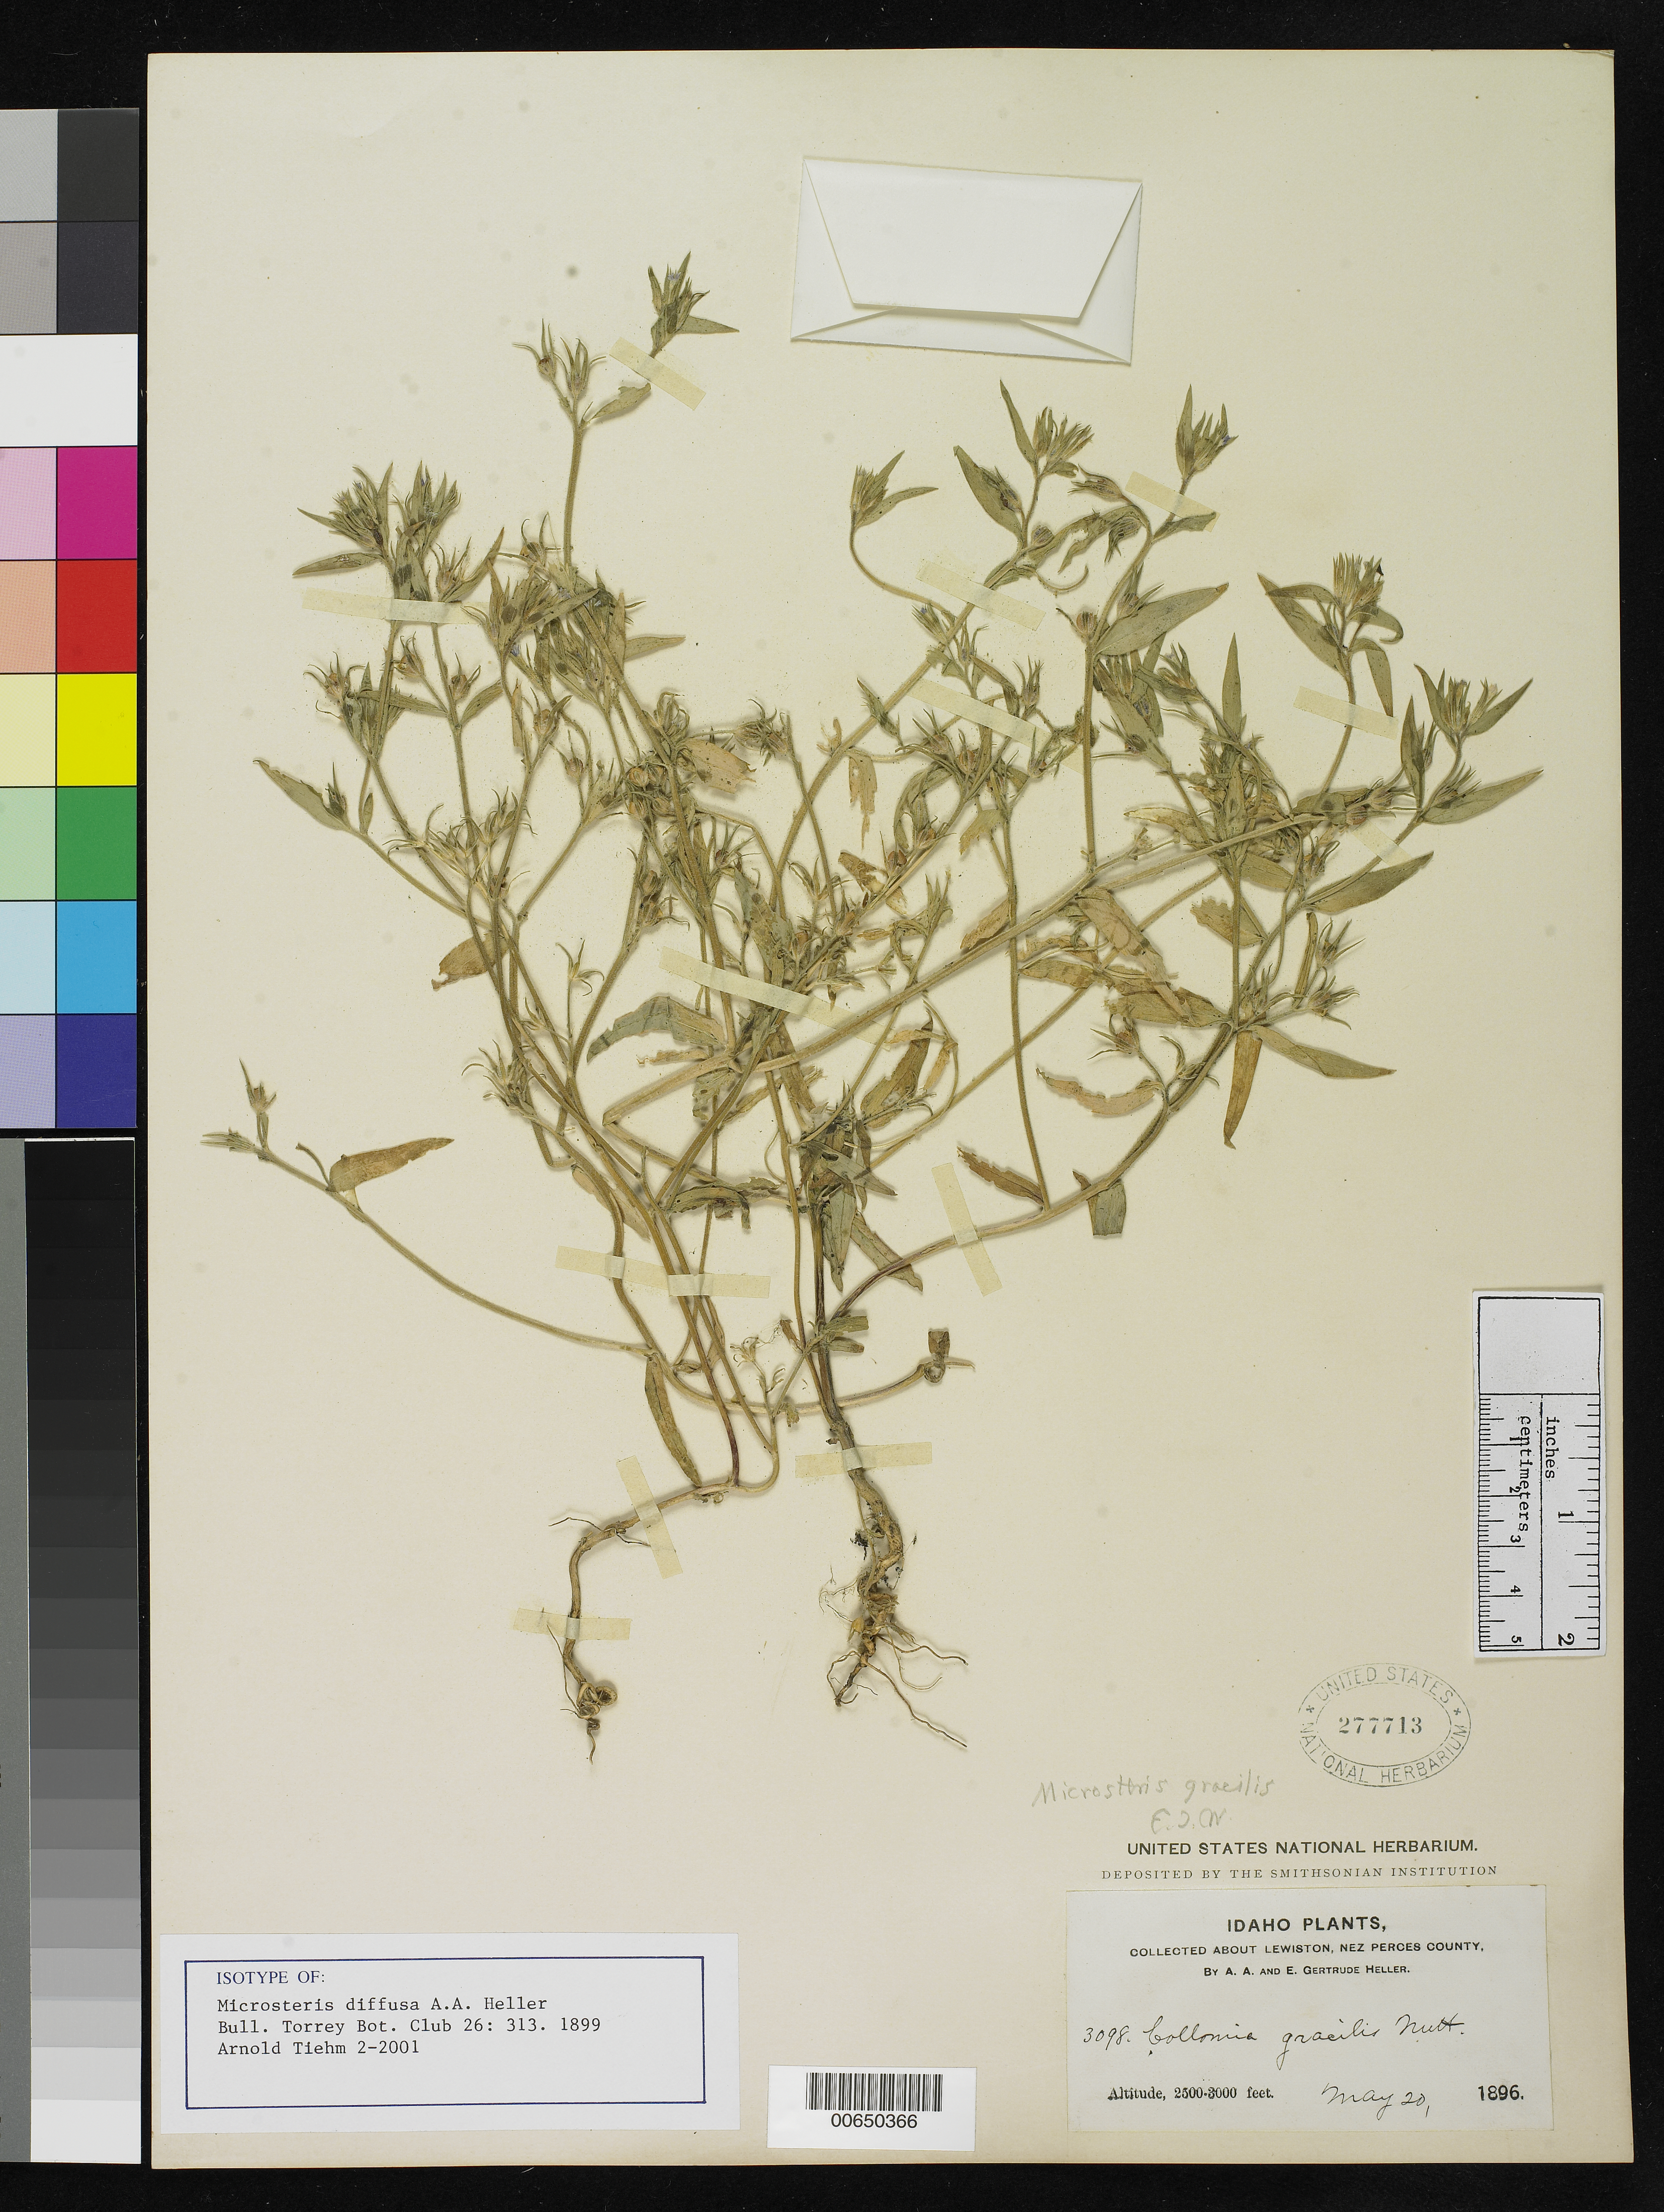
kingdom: Plantae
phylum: Tracheophyta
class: Magnoliopsida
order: Ericales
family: Polemoniaceae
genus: Microsteris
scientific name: Microsteris diffusa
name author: A. Heller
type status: Isotype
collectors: A. A. Heller & E. G. Heller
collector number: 3098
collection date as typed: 20 May 1896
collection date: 1896-05-20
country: United States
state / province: Idaho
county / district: Nez Perce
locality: About Lewiston.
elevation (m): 762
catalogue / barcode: US 277713